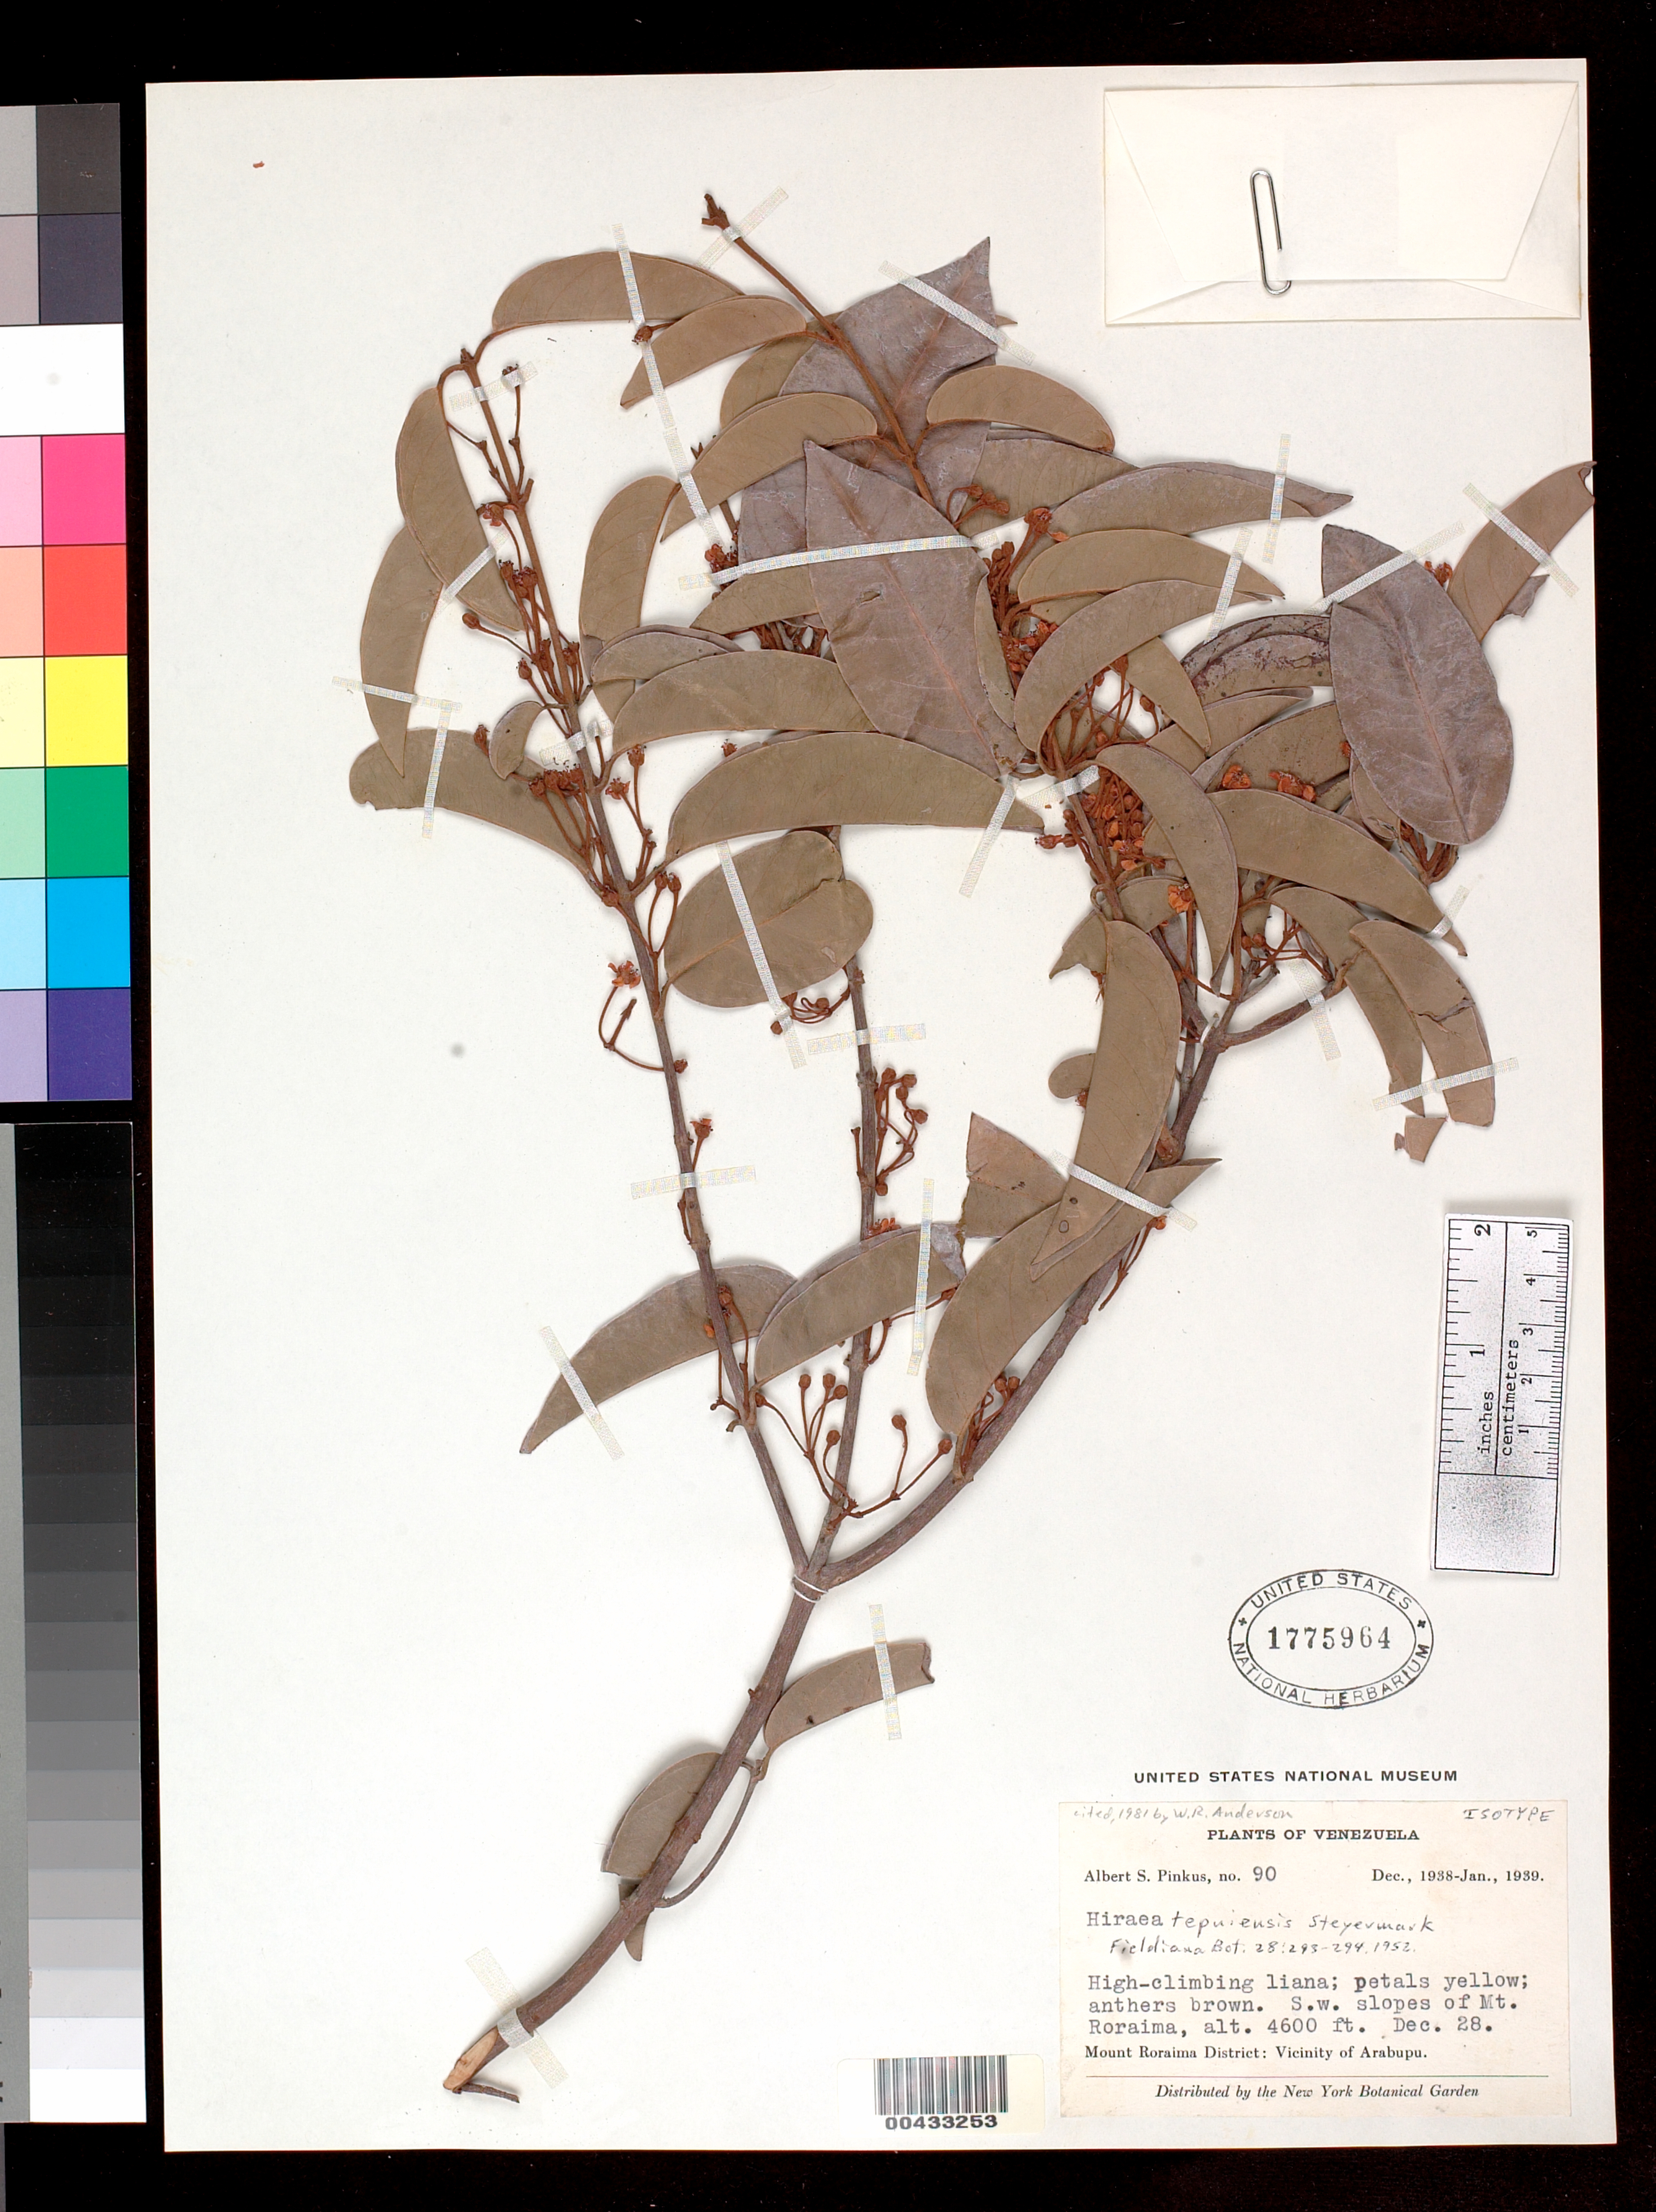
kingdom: Plantae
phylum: Tracheophyta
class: Magnoliopsida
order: Malpighiales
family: Malpighiaceae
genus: Hiraea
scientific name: Hiraea tepuiensis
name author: Steyerm.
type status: Isotype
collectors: A. Pinkus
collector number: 90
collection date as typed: Dec 1938 to -- Jan 1939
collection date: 1938-12/1939-01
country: Venezuela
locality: SW slopes of Mt. Roraima.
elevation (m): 1402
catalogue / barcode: US 1775964